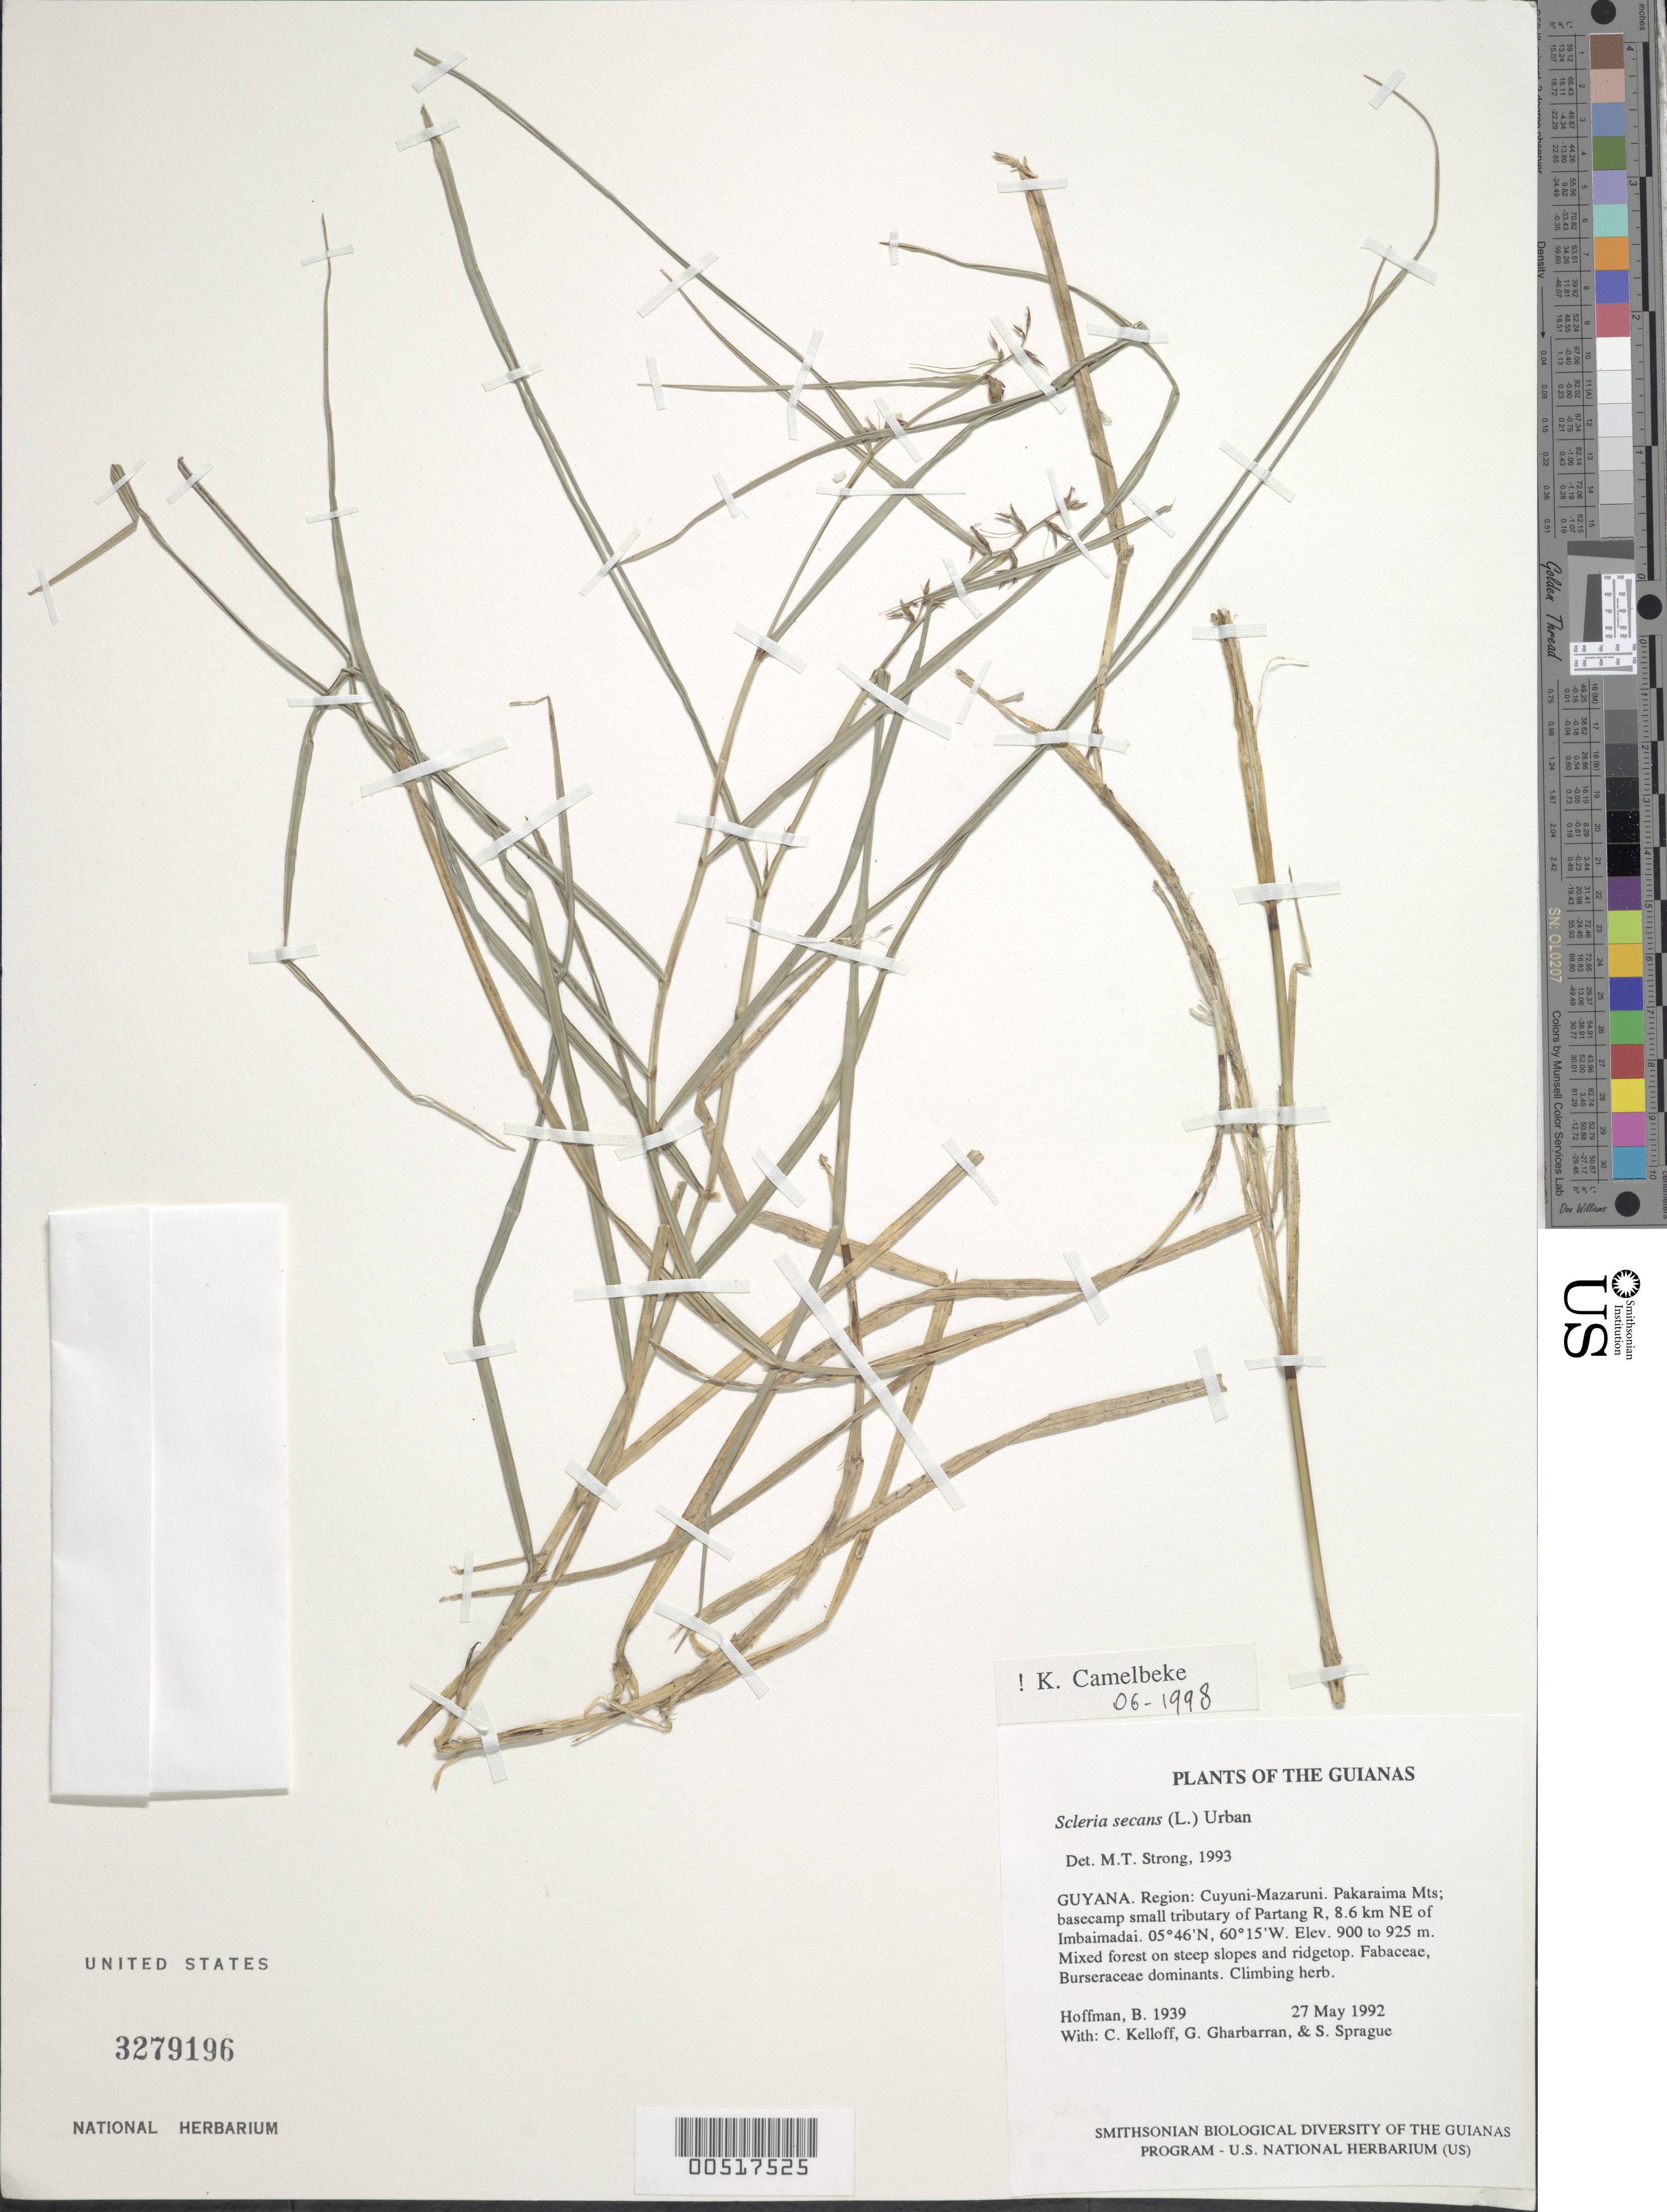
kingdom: Plantae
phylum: Tracheophyta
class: Liliopsida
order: Poales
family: Cyperaceae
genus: Scleria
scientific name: Scleria secans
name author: (L.) Urb.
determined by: Camelbeke, K.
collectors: B. Hoffman, C. L. Kelloff, G. Gharbarran & S. Sprague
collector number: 1939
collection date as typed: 27 May 1992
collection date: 1992-05-27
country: Guyana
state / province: Cuyuni-Mazaruni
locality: Pakaraima Mts; basecamp on small tributary of Partang River, 8.6 km NE of Imbaimadai, 2 km W of basecamp on peak marked 2840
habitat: Mixed forest on steep slopes and ridgetop. Fabaceae, Burseraceae dominants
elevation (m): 900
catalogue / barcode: US 3279196